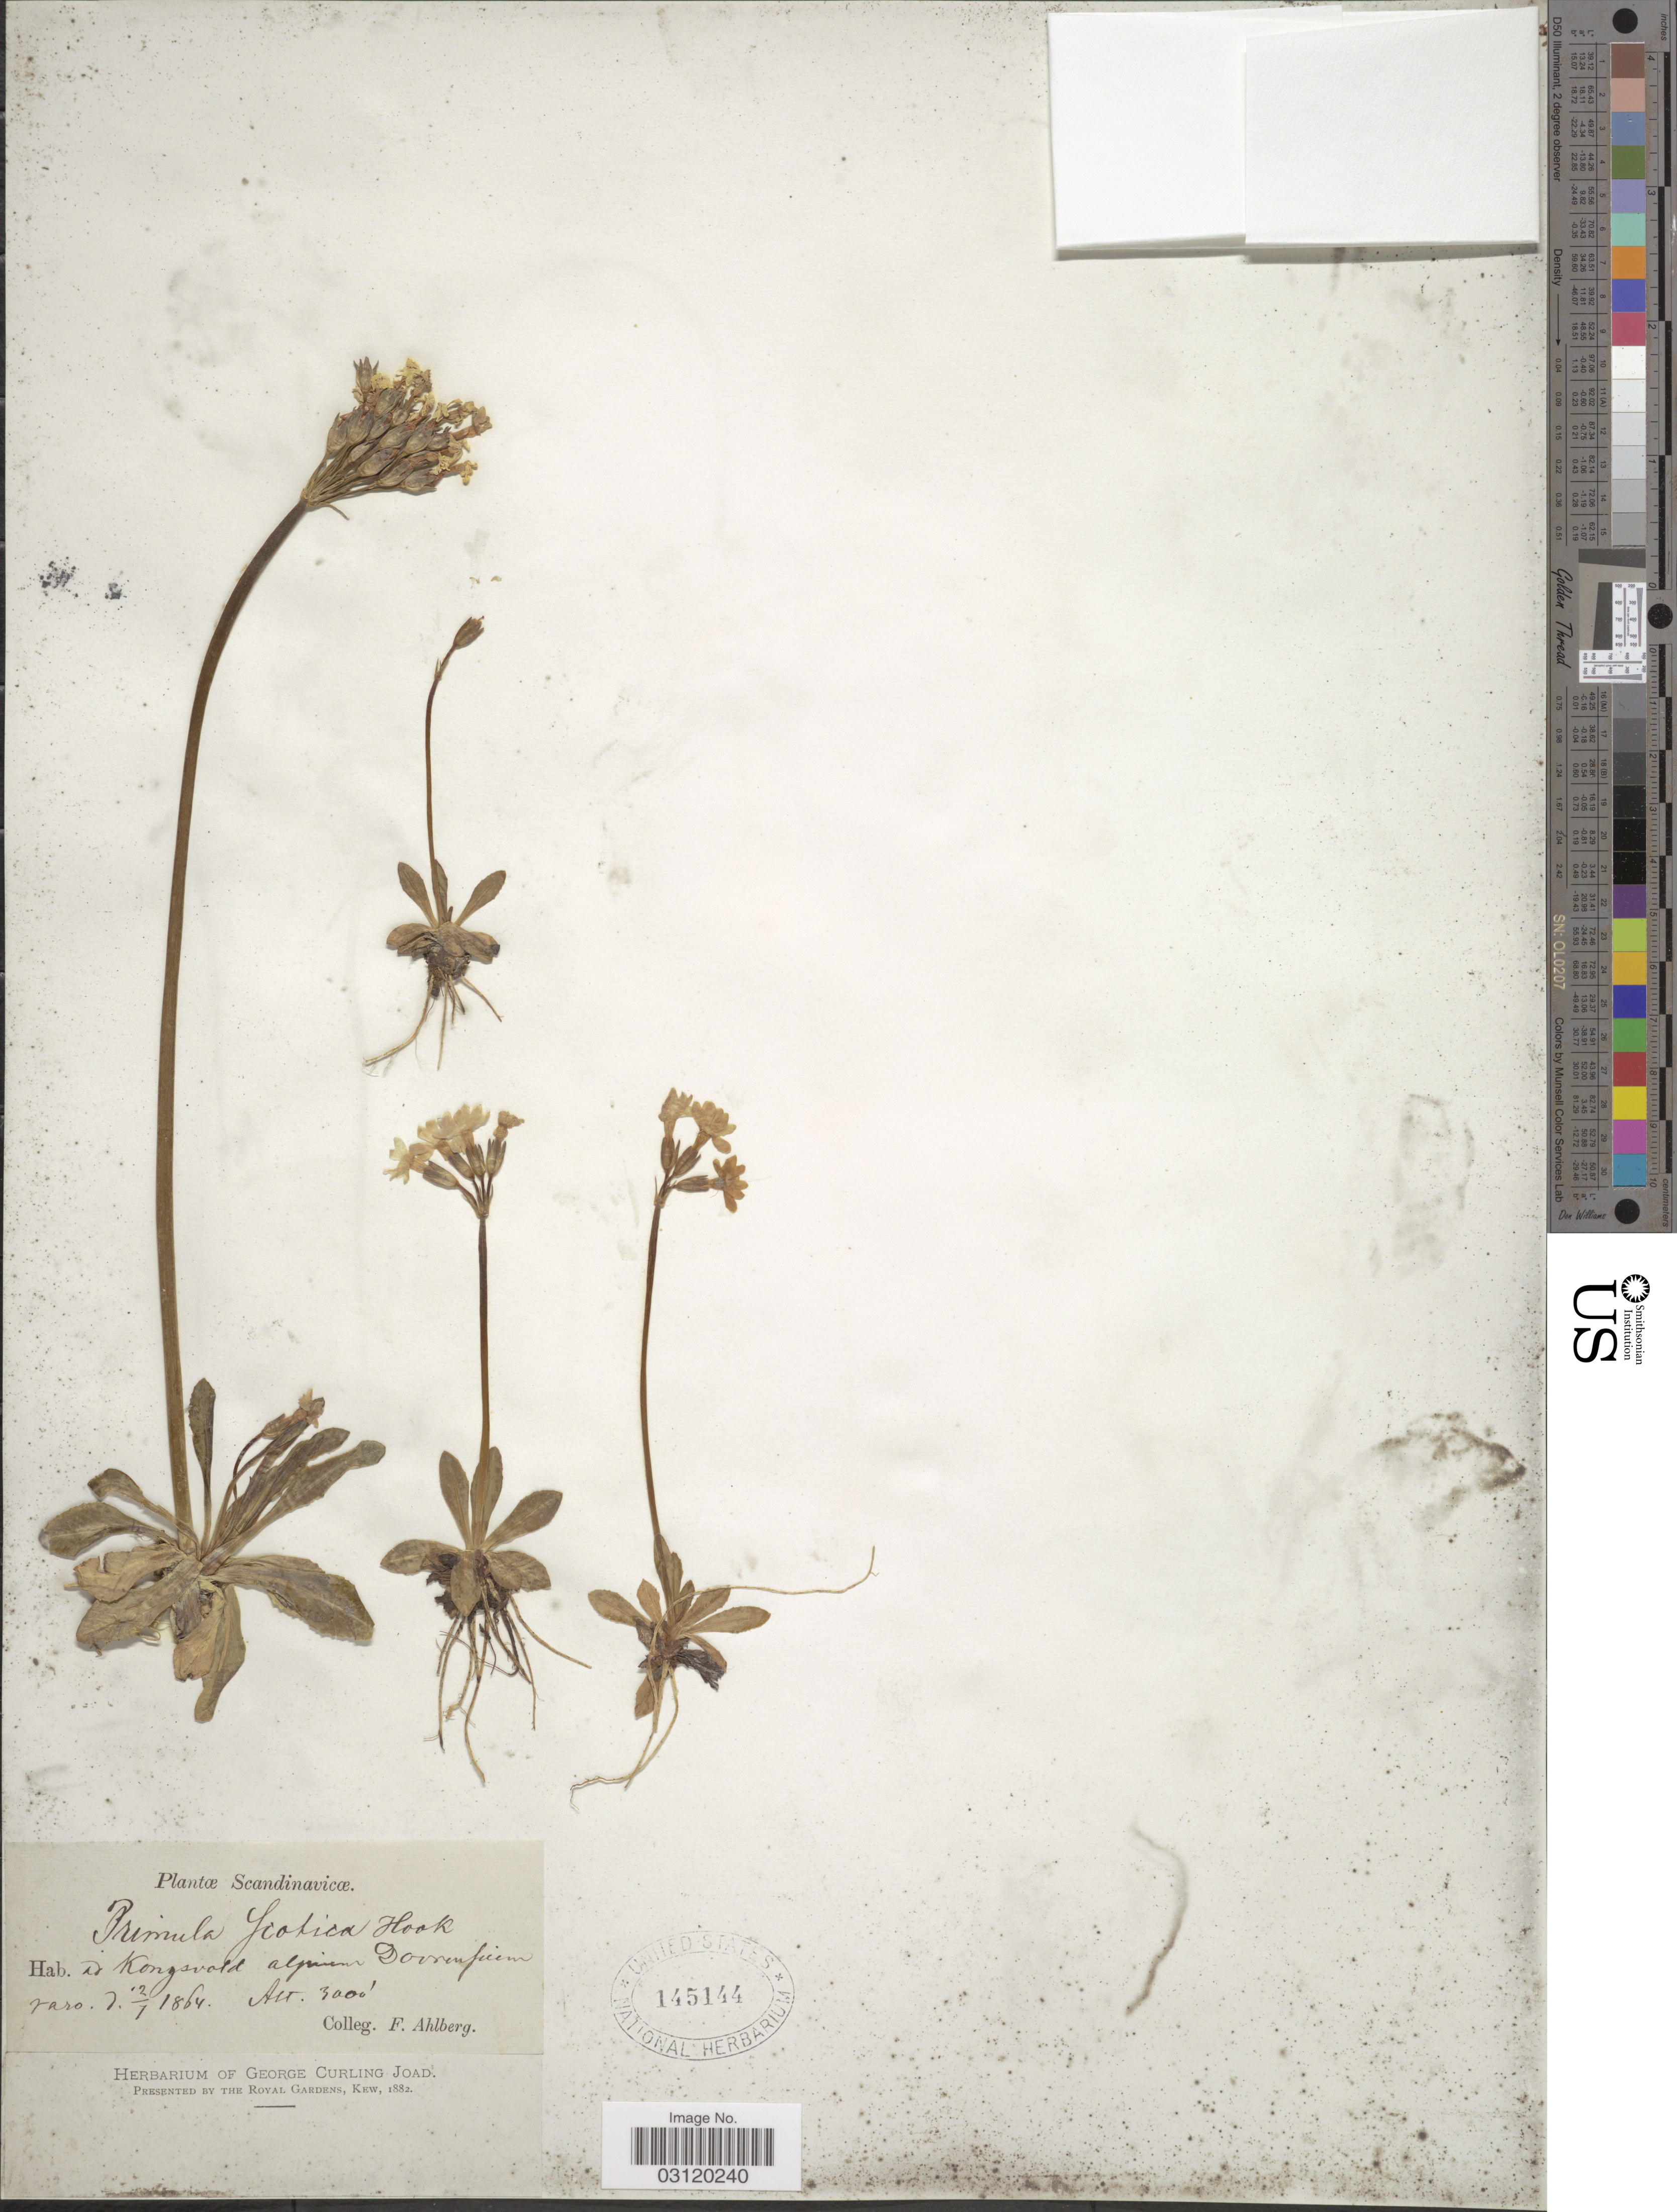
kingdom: Plantae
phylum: Tracheophyta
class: Magnoliopsida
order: Ericales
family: Primulaceae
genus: Primula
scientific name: Primula scotica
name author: Hook.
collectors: F. Ahlberg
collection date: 1864-07-12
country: Norway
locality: Scandinavicae, ad Kongsvold alpium Dovrensium.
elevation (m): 914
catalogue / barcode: US 145144